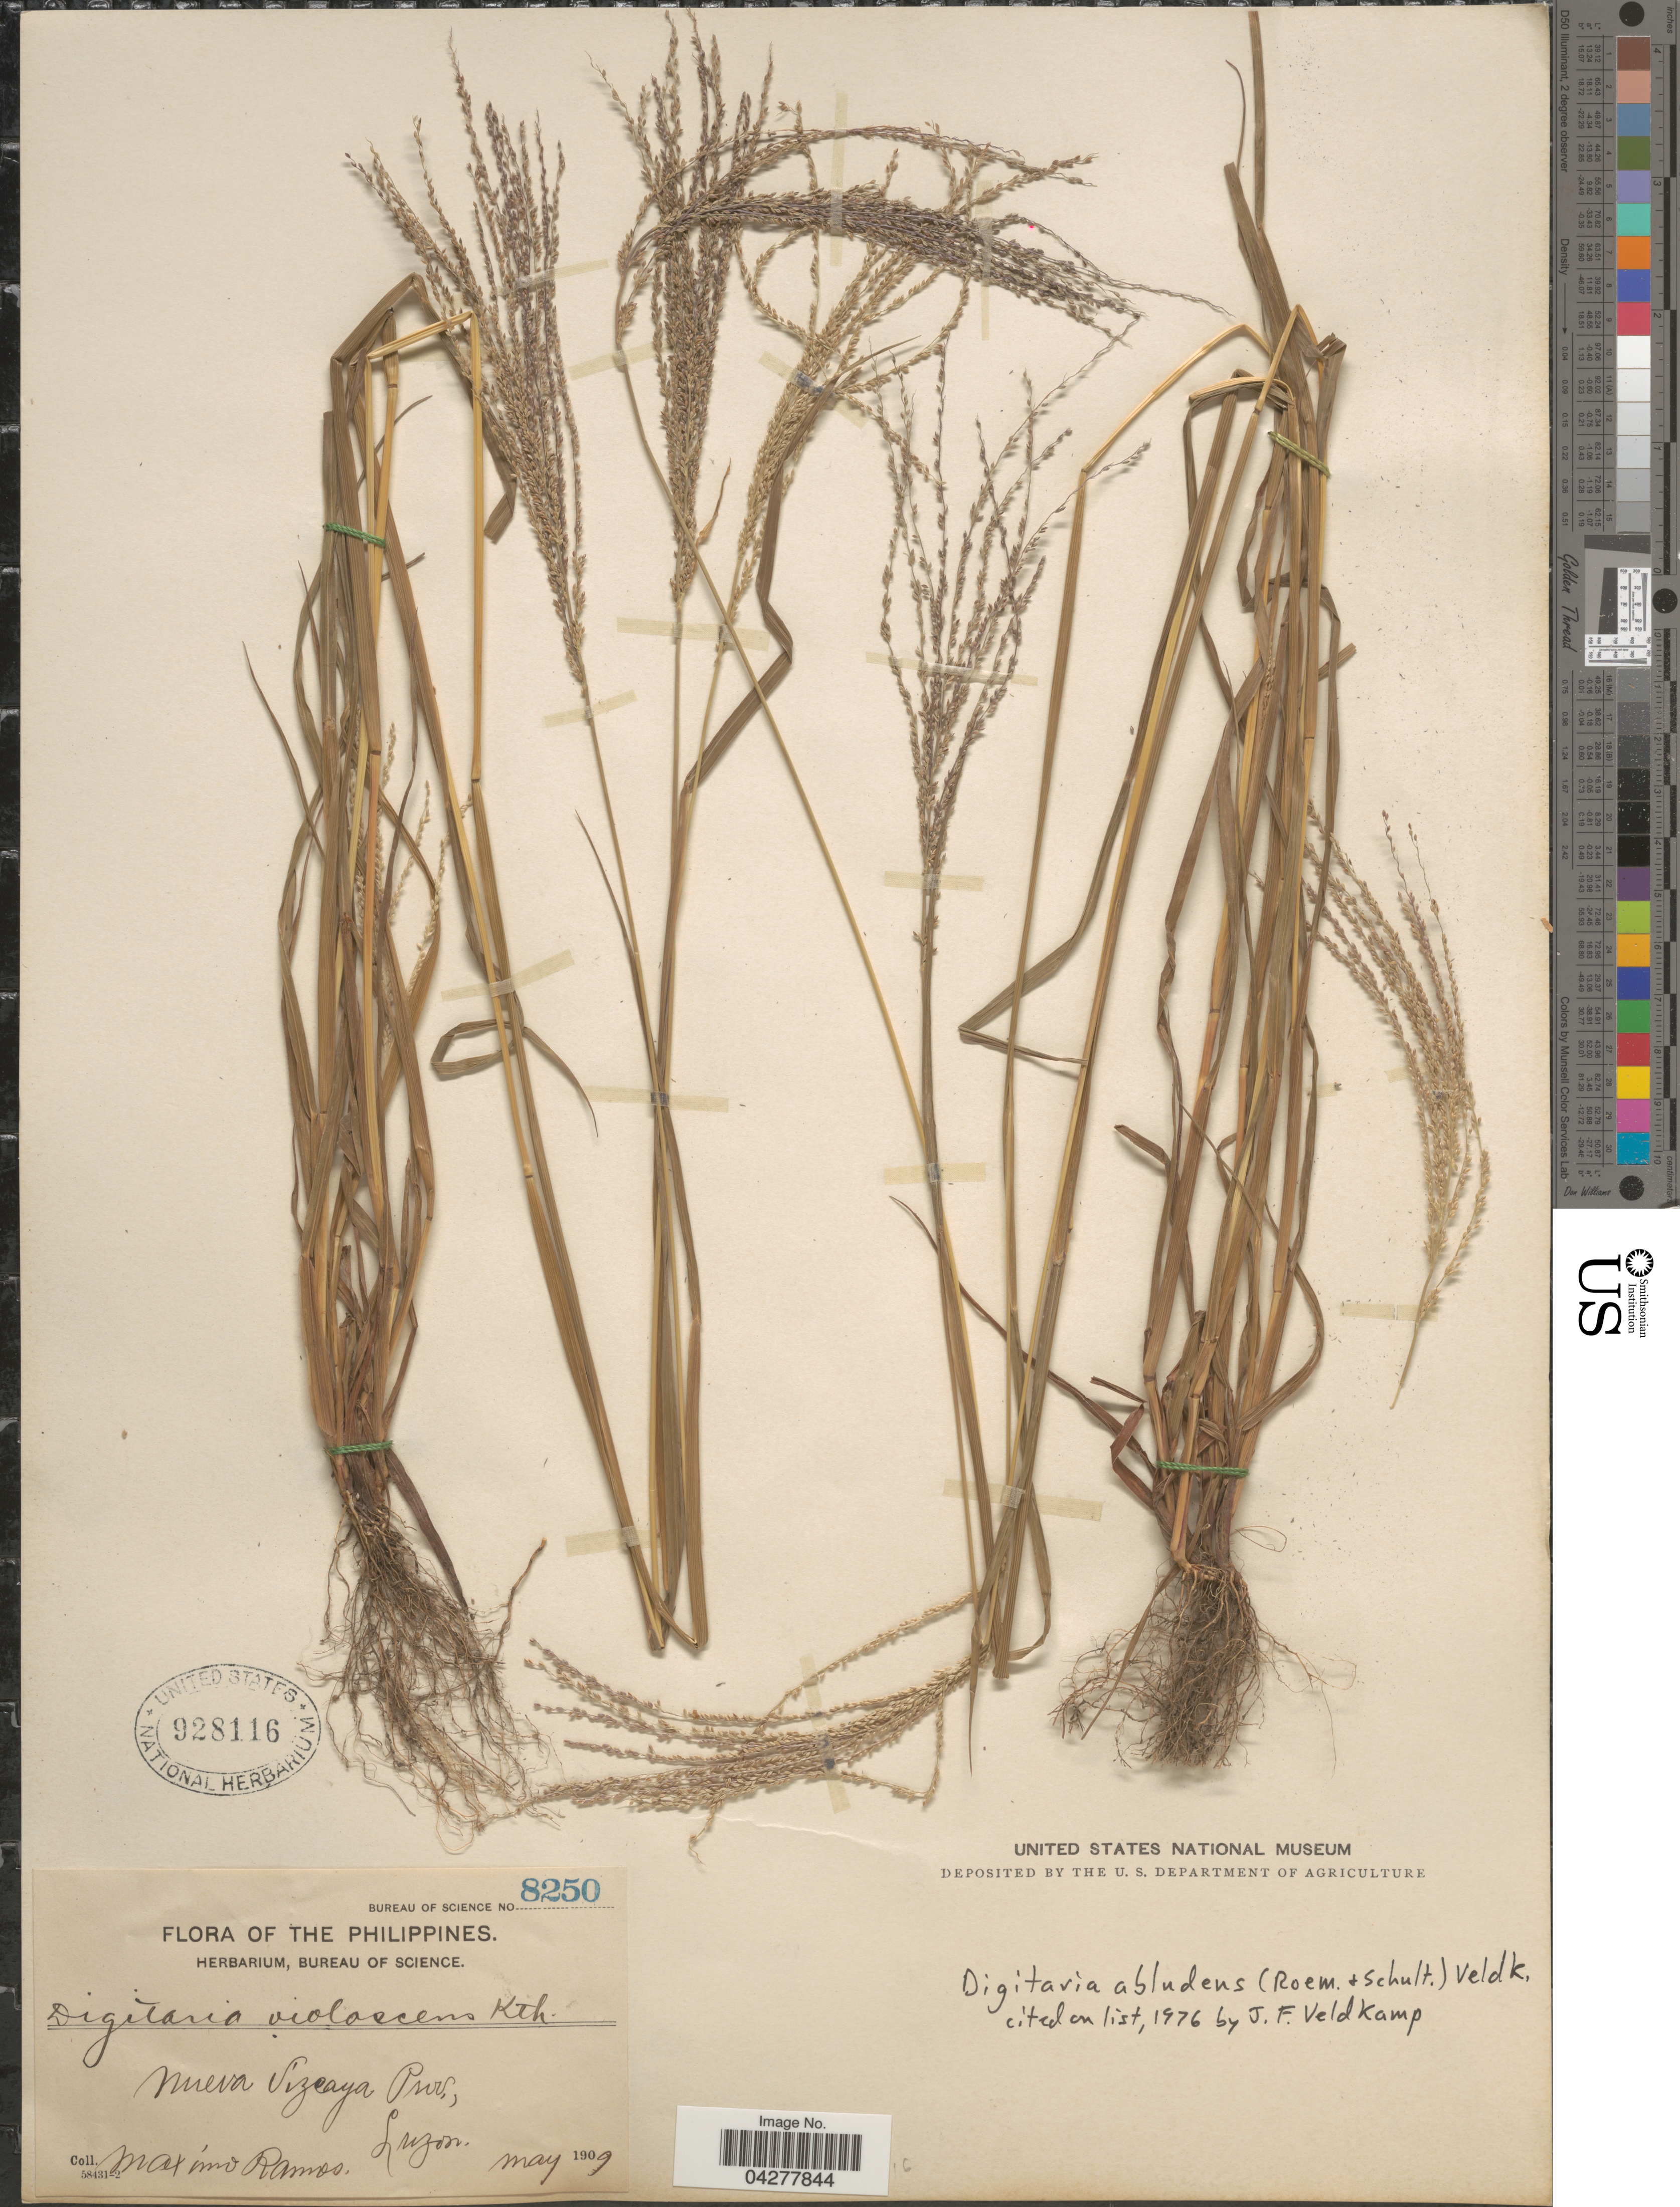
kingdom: Plantae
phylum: Tracheophyta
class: Liliopsida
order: Poales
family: Poaceae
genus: Digitaria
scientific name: Digitaria abludens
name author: (Roem. & Schult.) Veldkamp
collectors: M. Ramos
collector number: Bureau of Science 8250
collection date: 1909-05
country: Philippines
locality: Nueva Vizcaya Prov., Luzon.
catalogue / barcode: US 928116